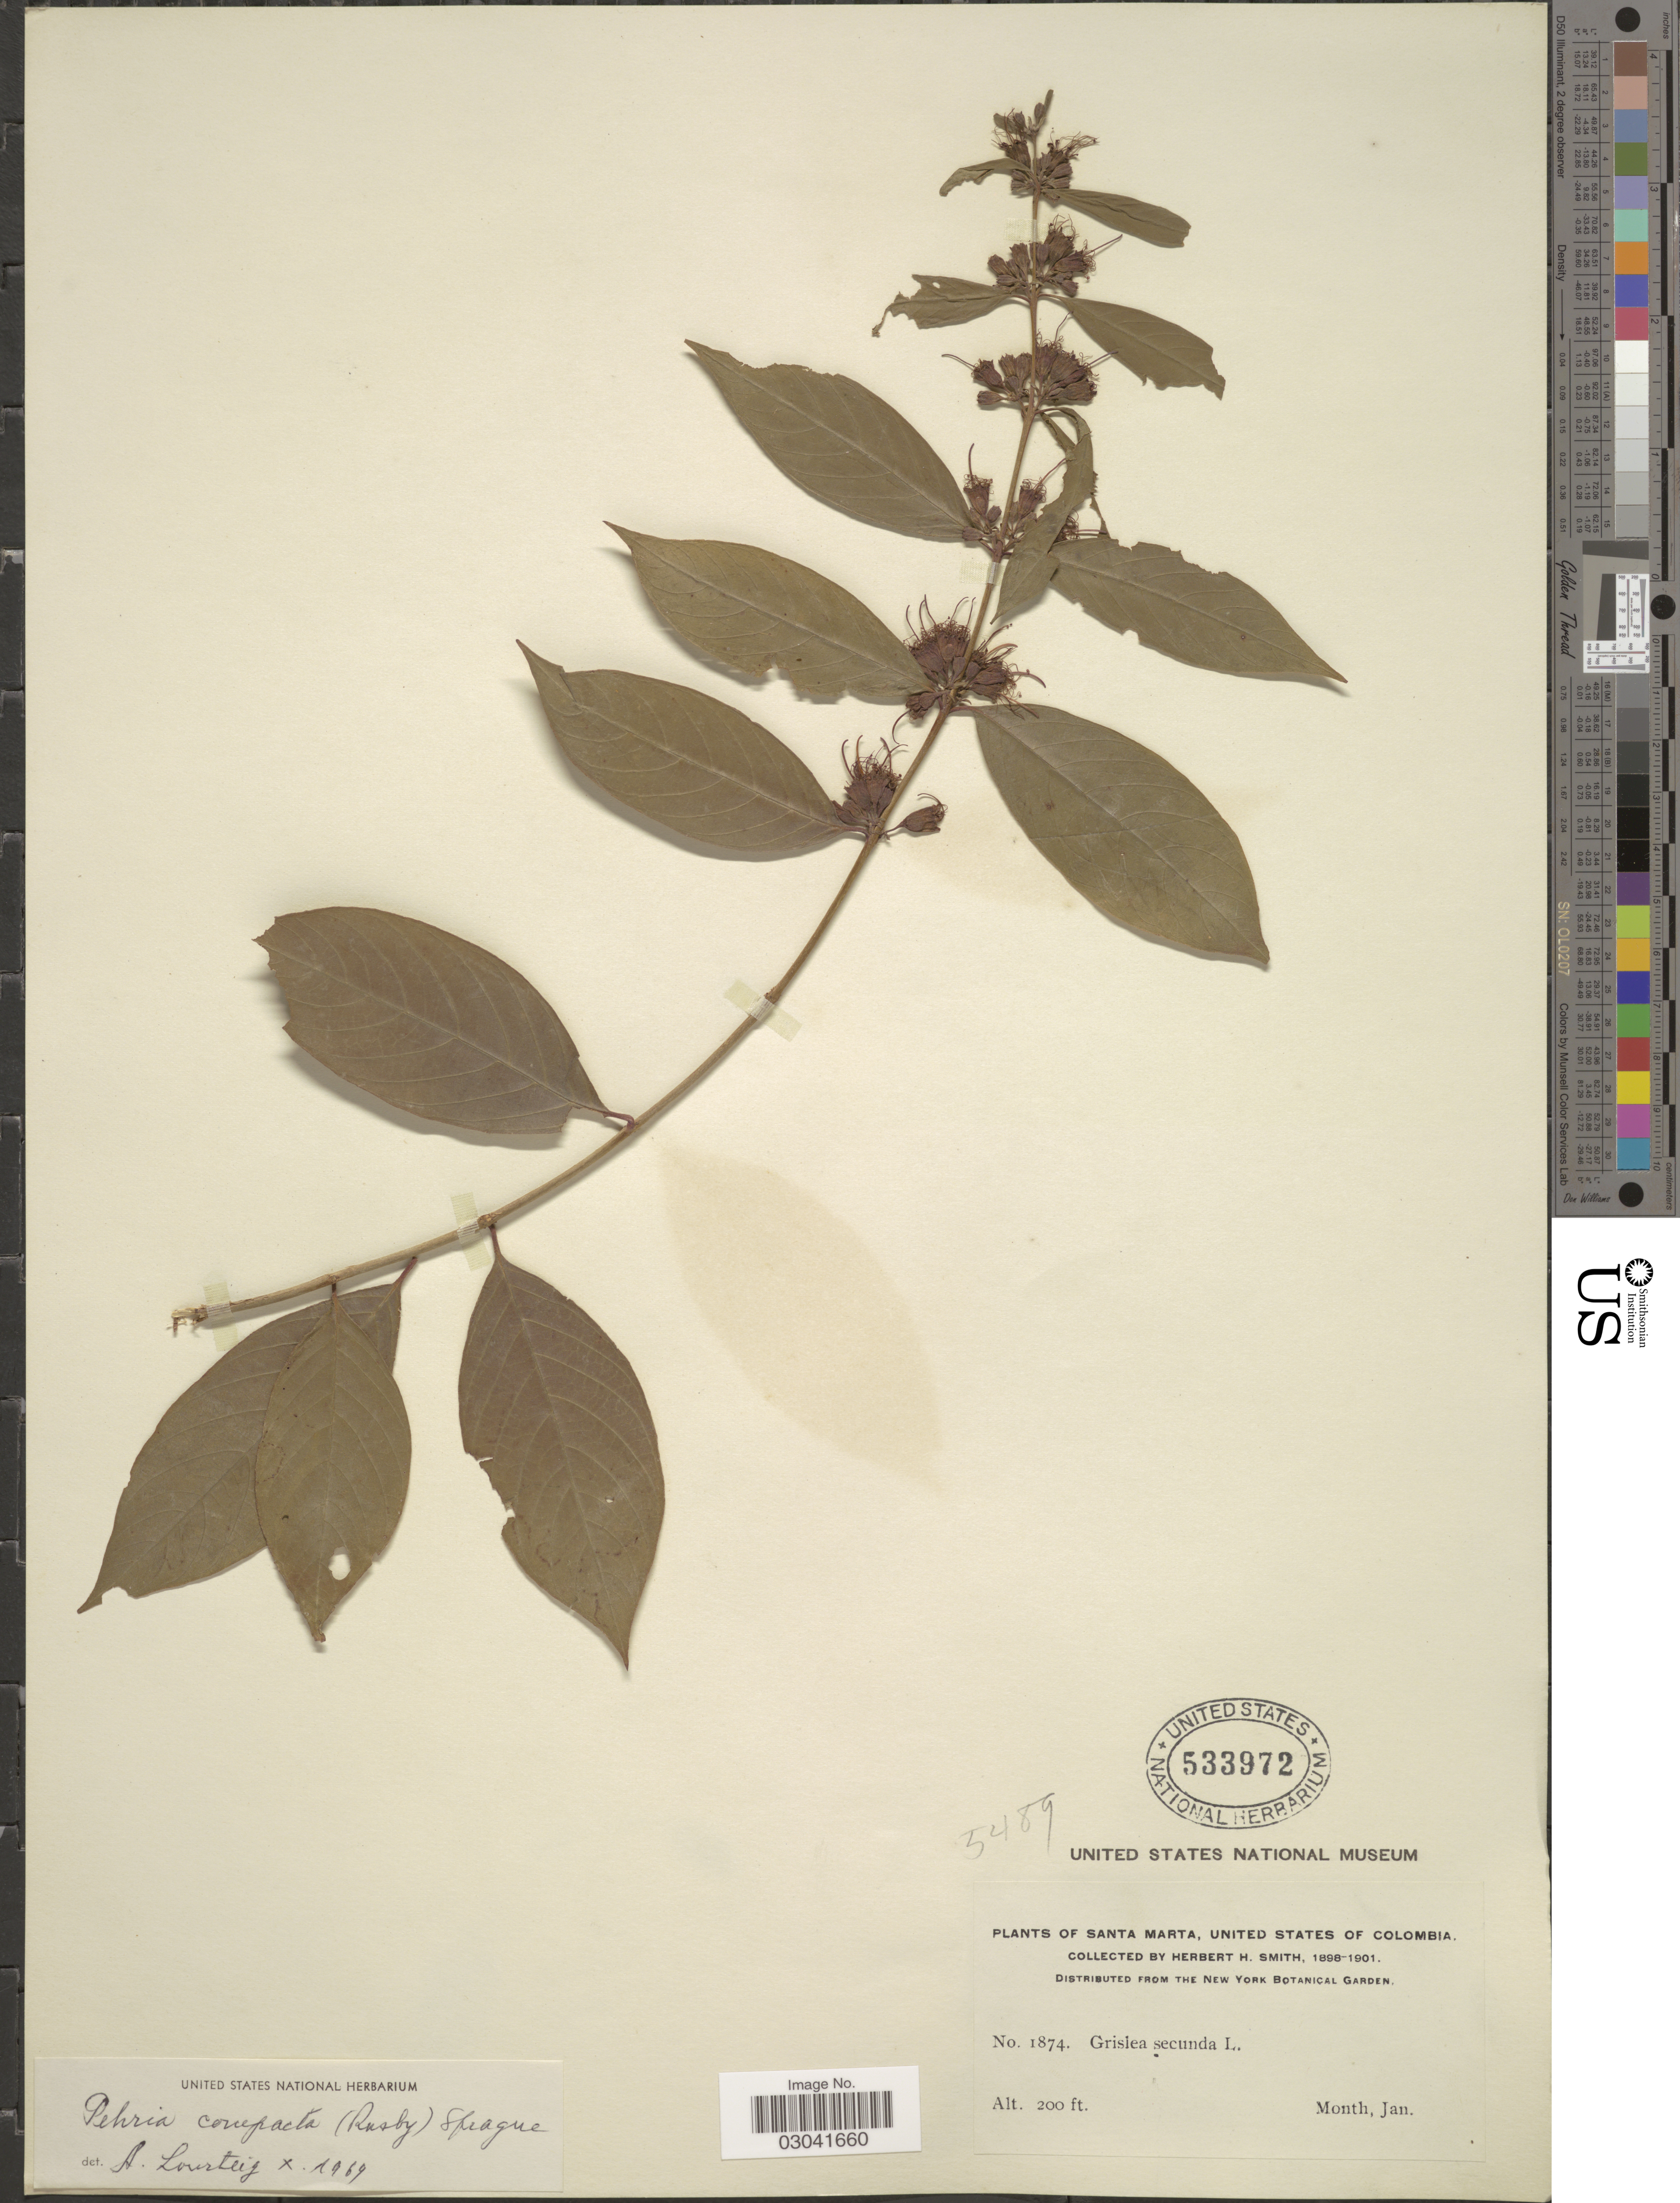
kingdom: Plantae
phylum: Tracheophyta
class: Magnoliopsida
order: Myrtales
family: Lythraceae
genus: Pehria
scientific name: Pehria compacta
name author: Sprague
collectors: Herbert H. Smith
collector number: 1874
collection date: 1898-01/1901-01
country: Colombia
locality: Santa Marta, United States of Colombia.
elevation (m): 61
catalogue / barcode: US 533972